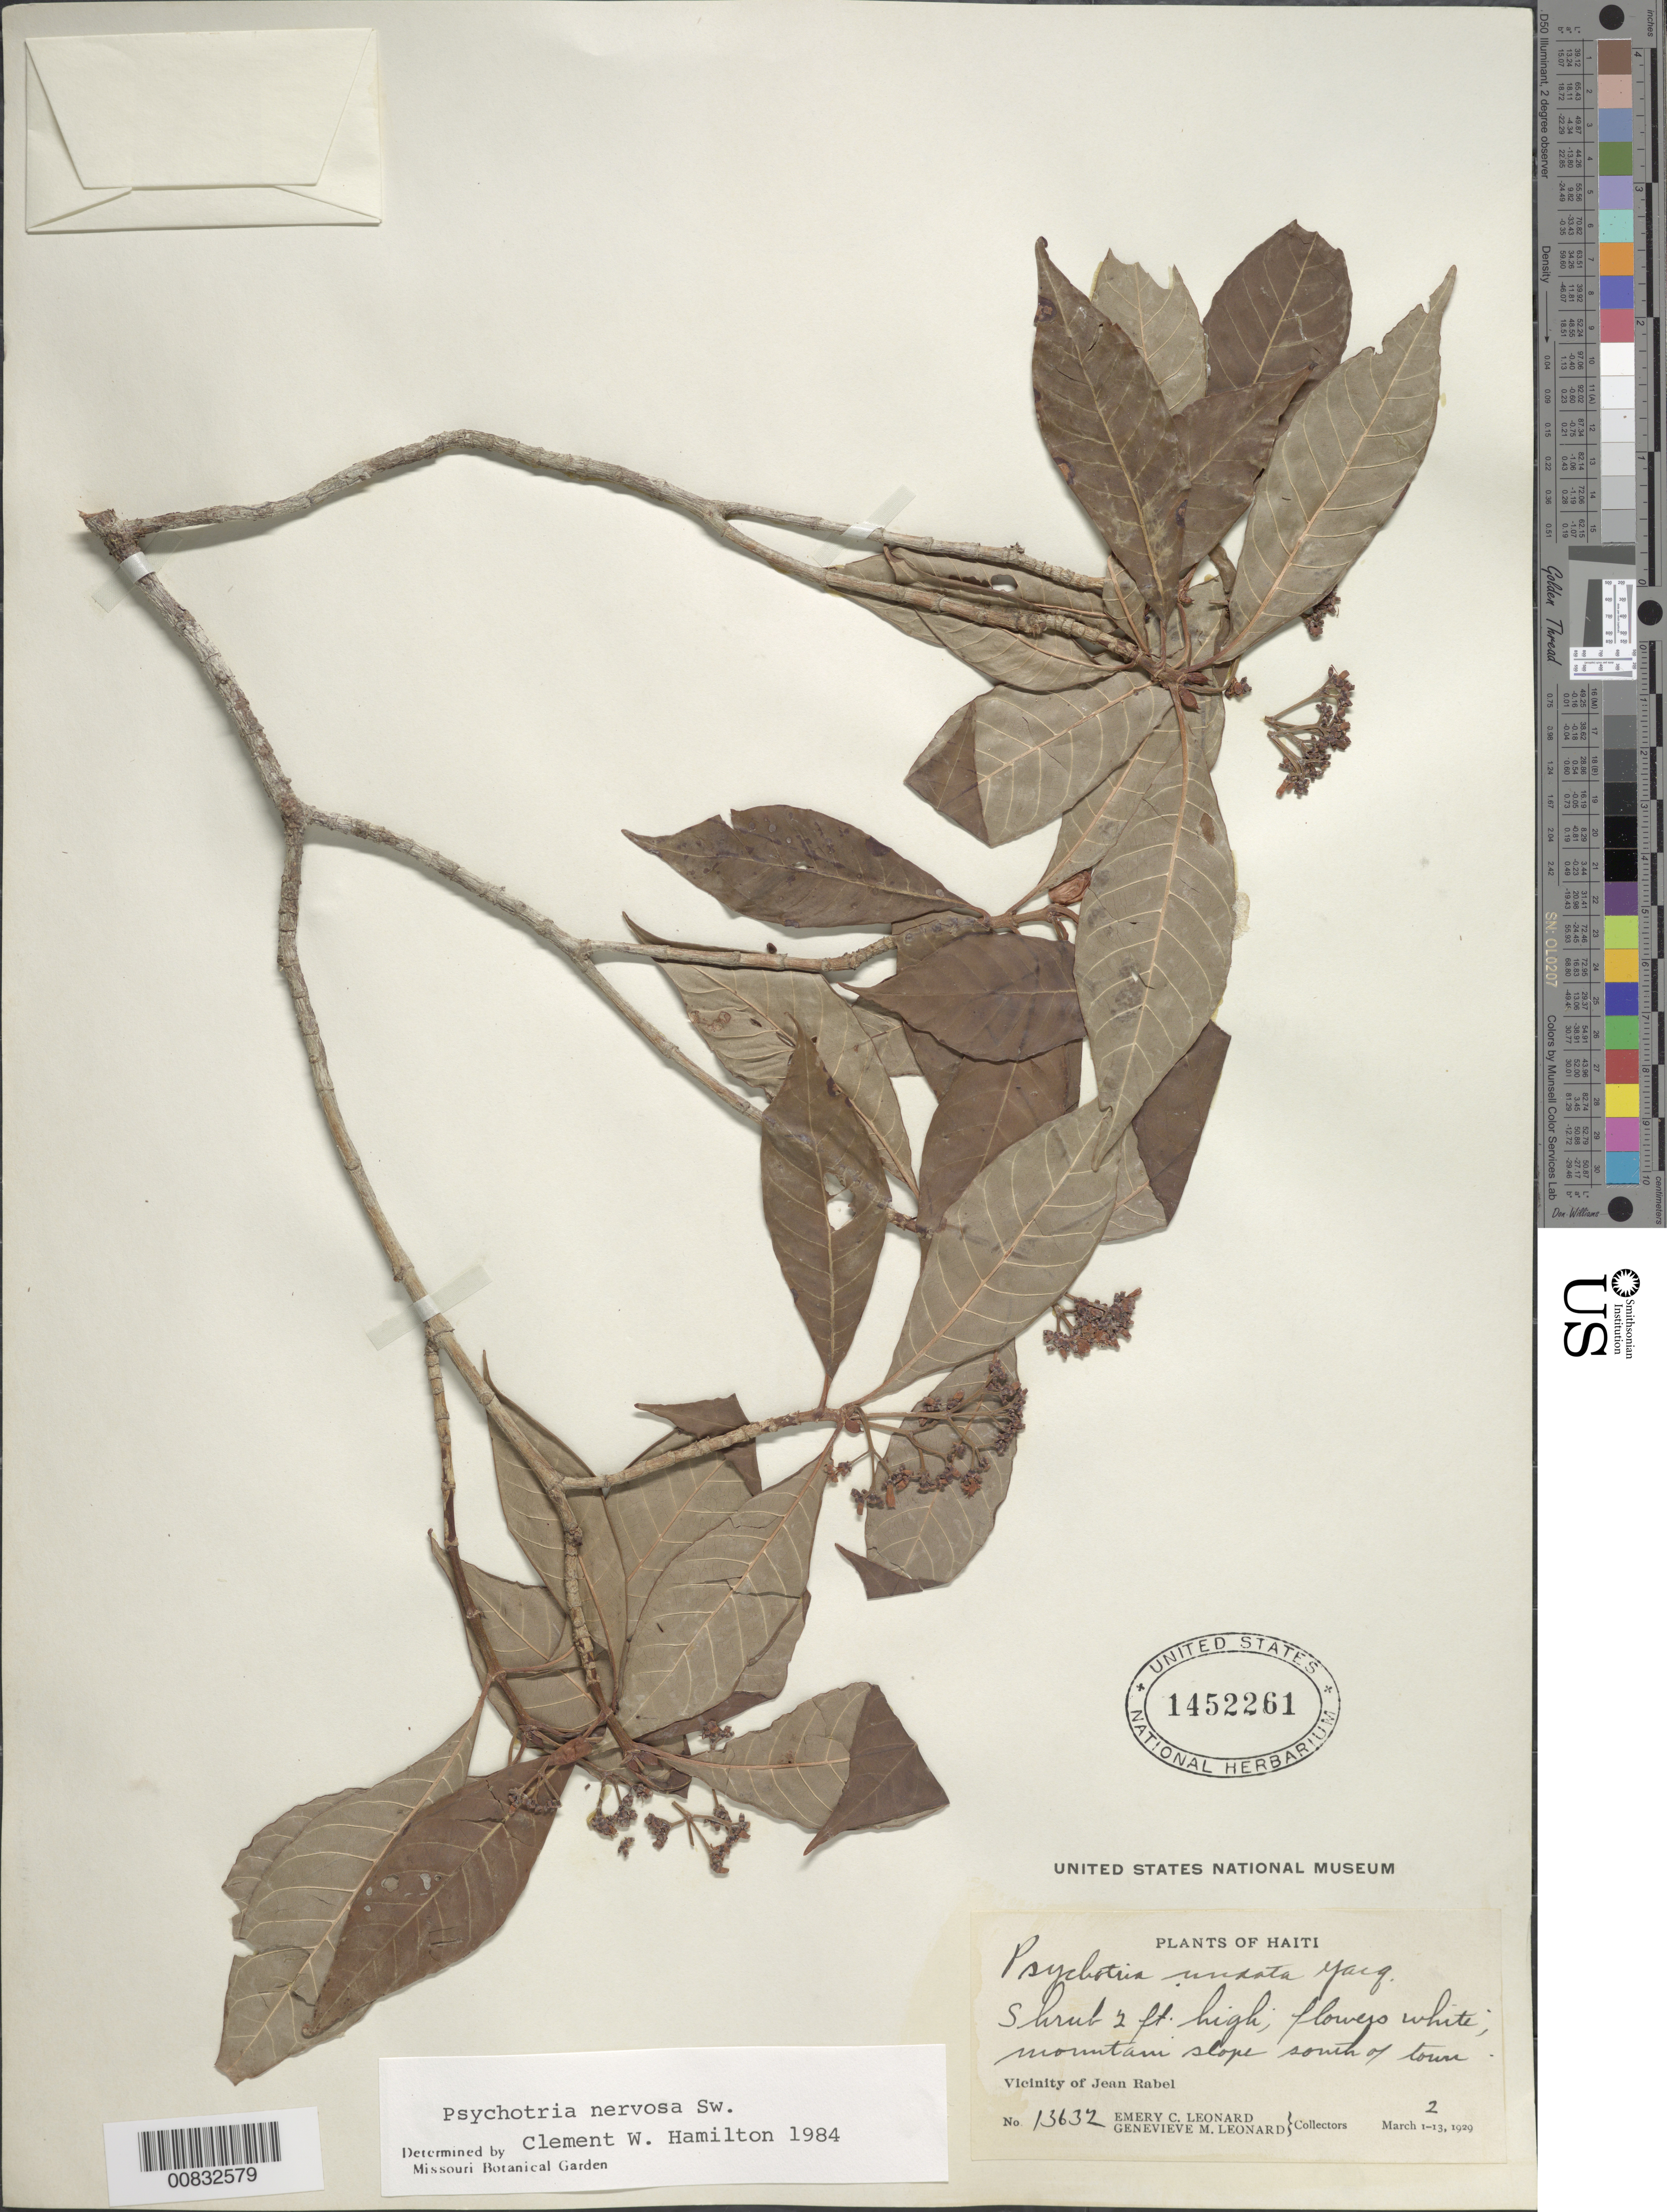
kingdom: Plantae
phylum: Tracheophyta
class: Magnoliopsida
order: Gentianales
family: Rubiaceae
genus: Psychotria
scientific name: Psychotria nervosa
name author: Sw.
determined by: Hamilton, C. W.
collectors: E. C. Leonard & G. M. Leonard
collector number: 13632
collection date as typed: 02 Mar 1929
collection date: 1929-03-02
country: Haiti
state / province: Nord-Ouest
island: Hispaniola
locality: Vicinity of Jean Rabel, S of town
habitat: Mountain slope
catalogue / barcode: US 1452261